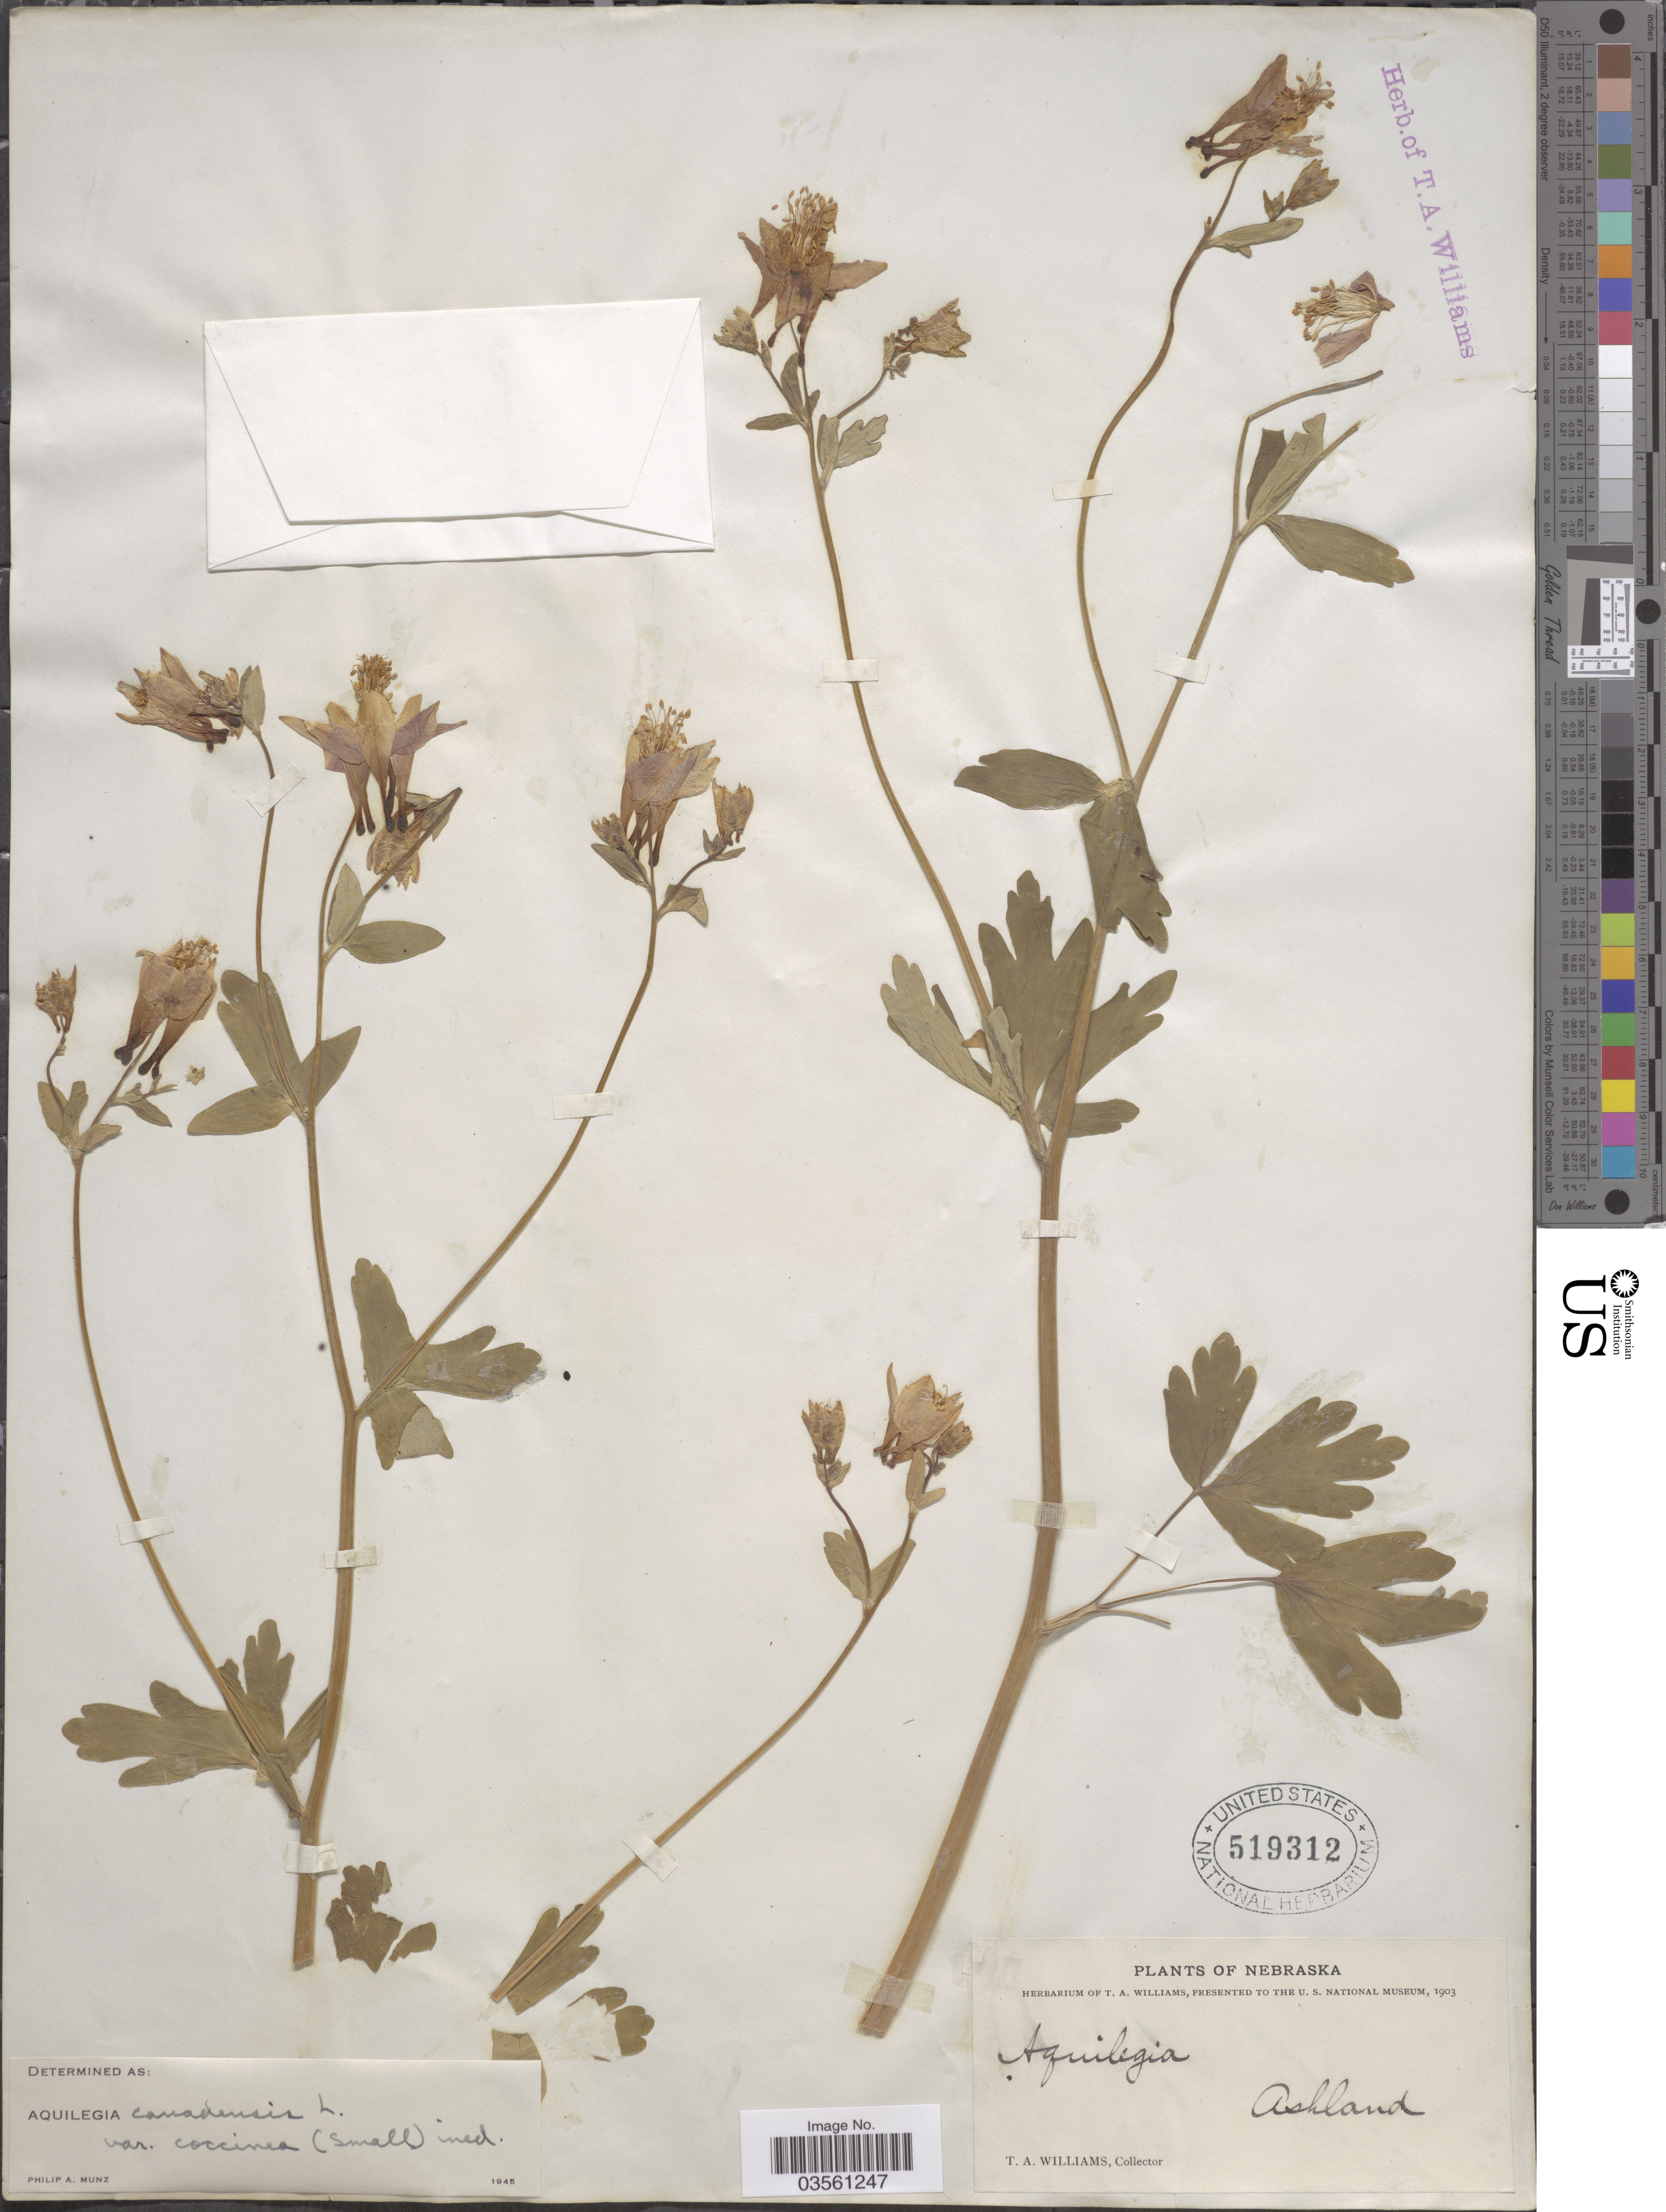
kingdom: Plantae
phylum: Tracheophyta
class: Magnoliopsida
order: Ranunculales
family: Ranunculaceae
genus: Aquilegia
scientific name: Aquilegia canadensis var. coccinea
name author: (Small) Munz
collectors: T. Williams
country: United States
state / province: Nebraska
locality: Ashland.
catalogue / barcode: US 519312